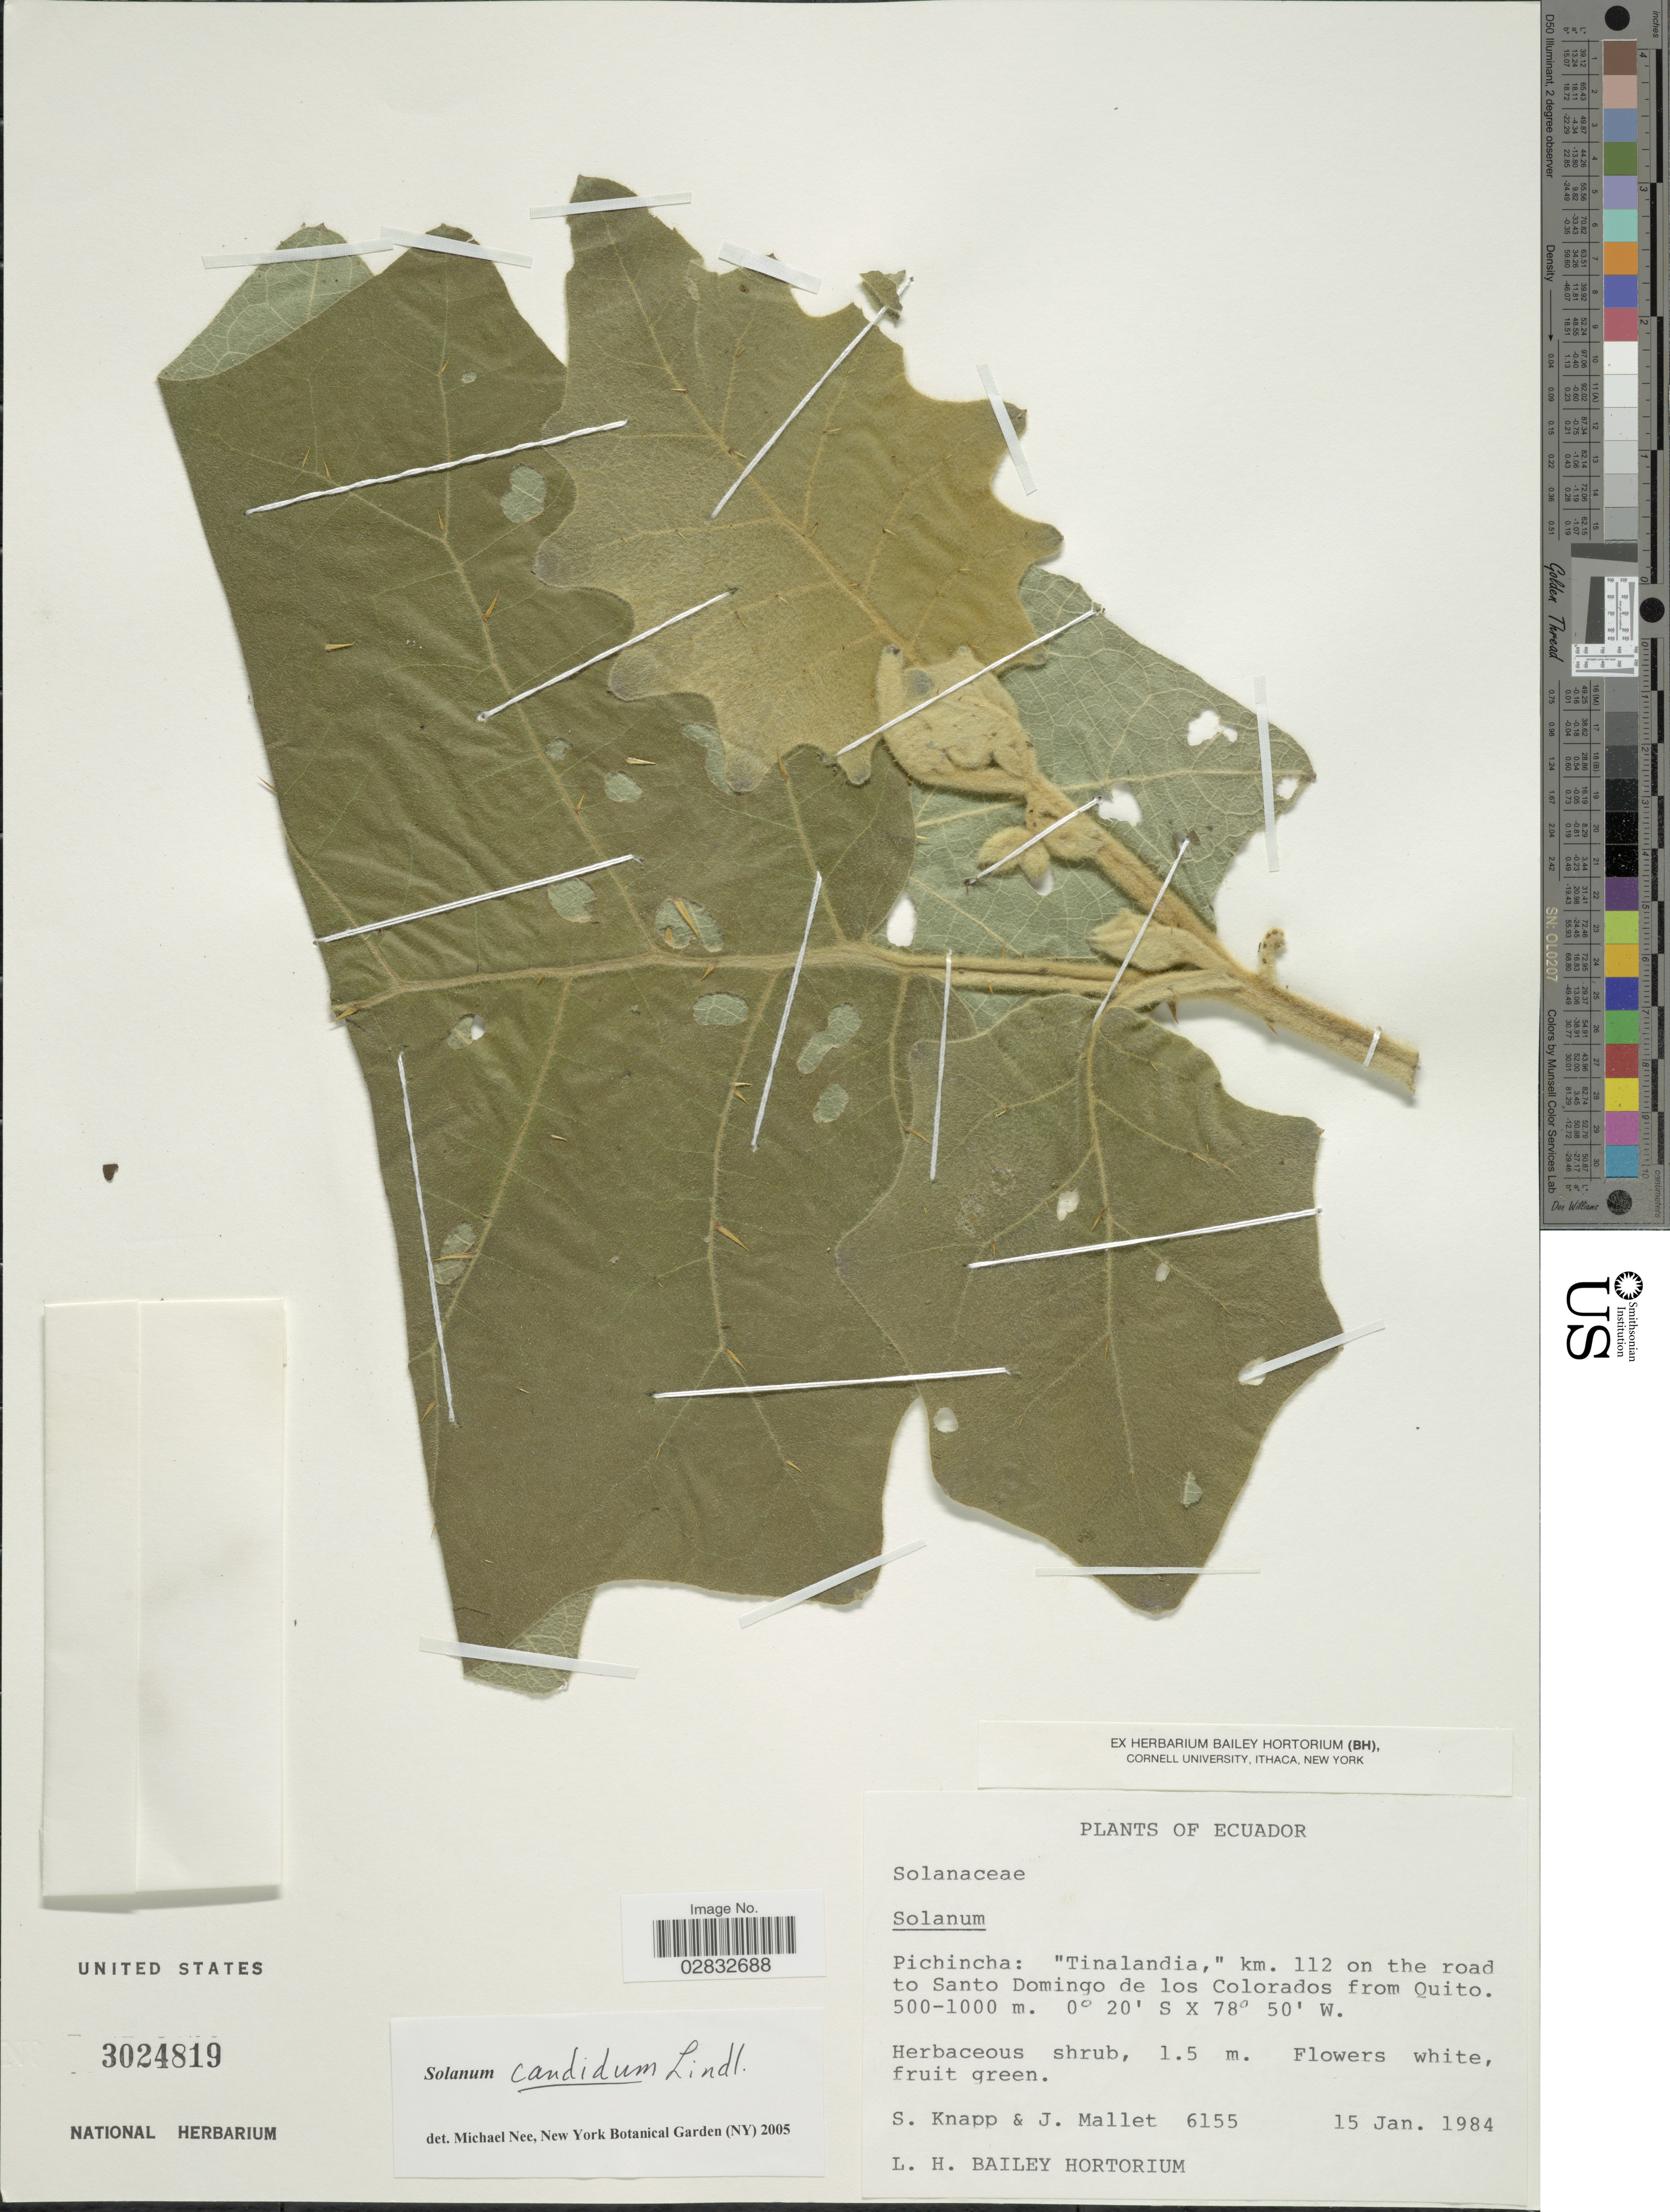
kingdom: Plantae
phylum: Tracheophyta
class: Magnoliopsida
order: Solanales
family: Solanaceae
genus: Solanum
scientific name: Solanum candidum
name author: Lindl.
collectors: S. Knapp & J. Mallett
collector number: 6155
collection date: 1984-01-15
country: Ecuador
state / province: Pichincha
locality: Tinalandia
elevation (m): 500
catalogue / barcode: US 3024819